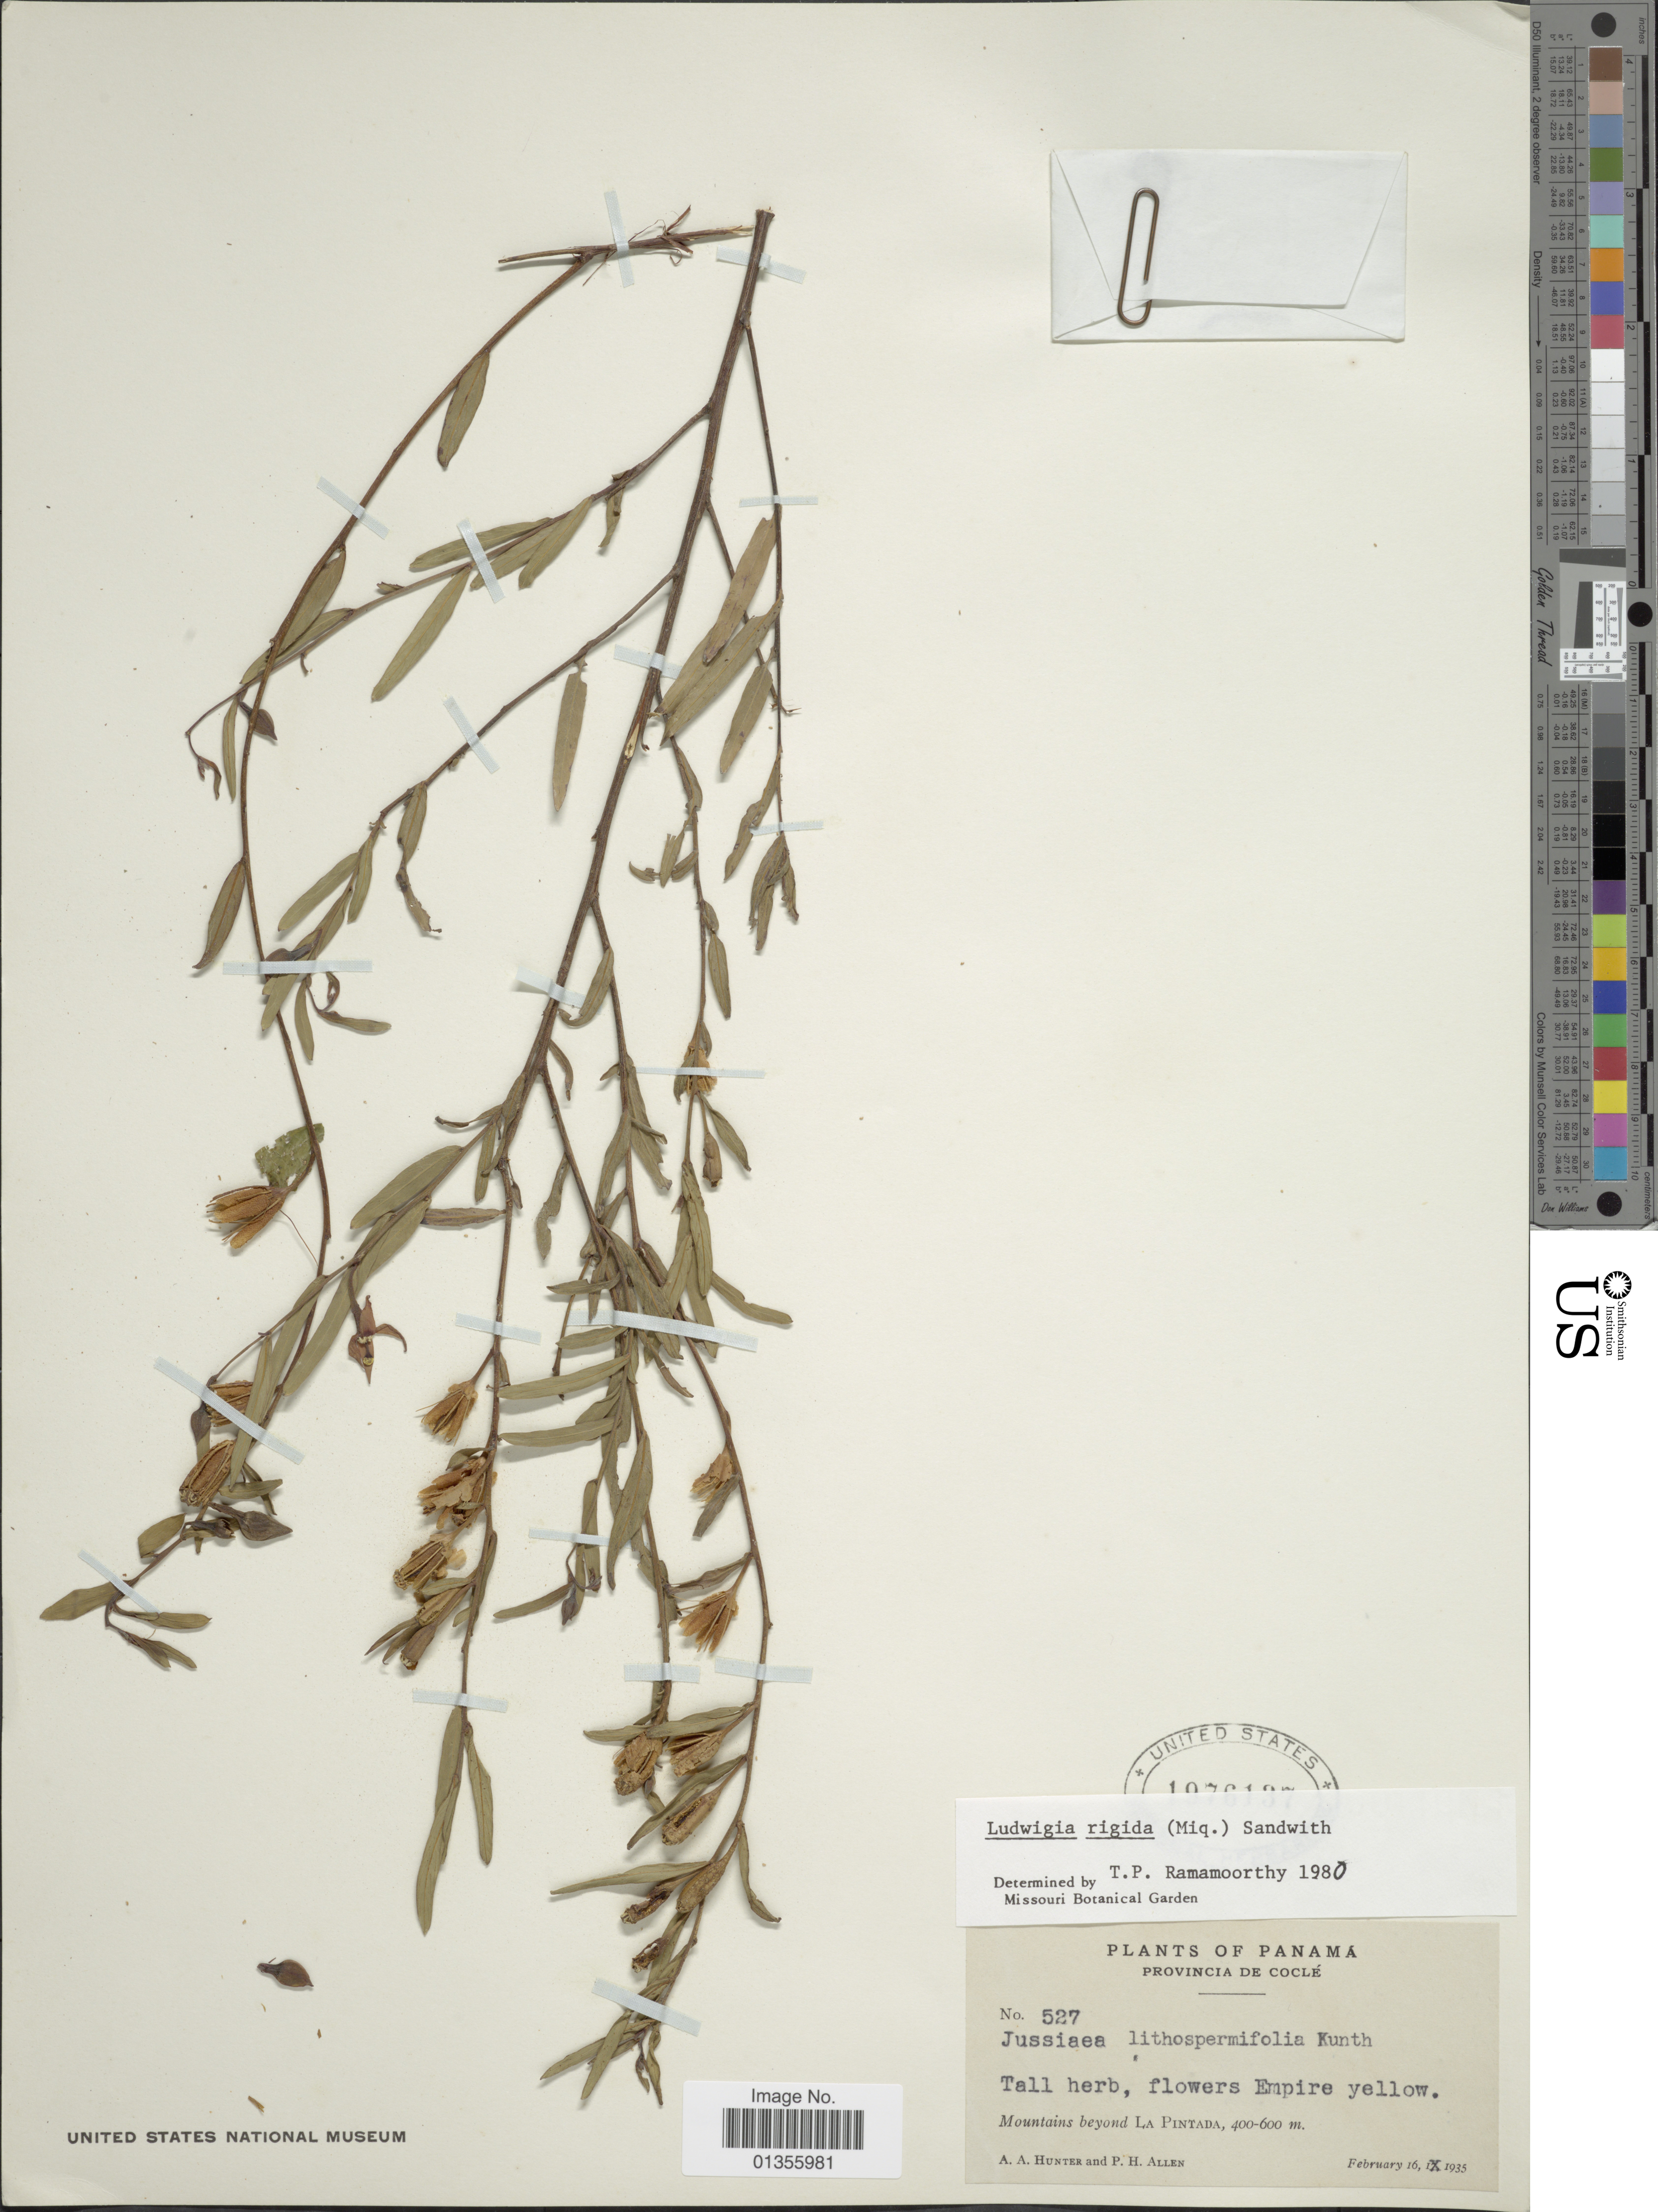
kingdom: Plantae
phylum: Tracheophyta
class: Magnoliopsida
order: Myrtales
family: Onagraceae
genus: Ludwigia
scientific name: Ludwigia rigida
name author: (Miq.) Sandwith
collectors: A. Hunter & P. H. Allen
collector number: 527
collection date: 1935-02-16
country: Panama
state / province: Coclé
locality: Mountains beyond La Pintada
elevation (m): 400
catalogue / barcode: US 1976137